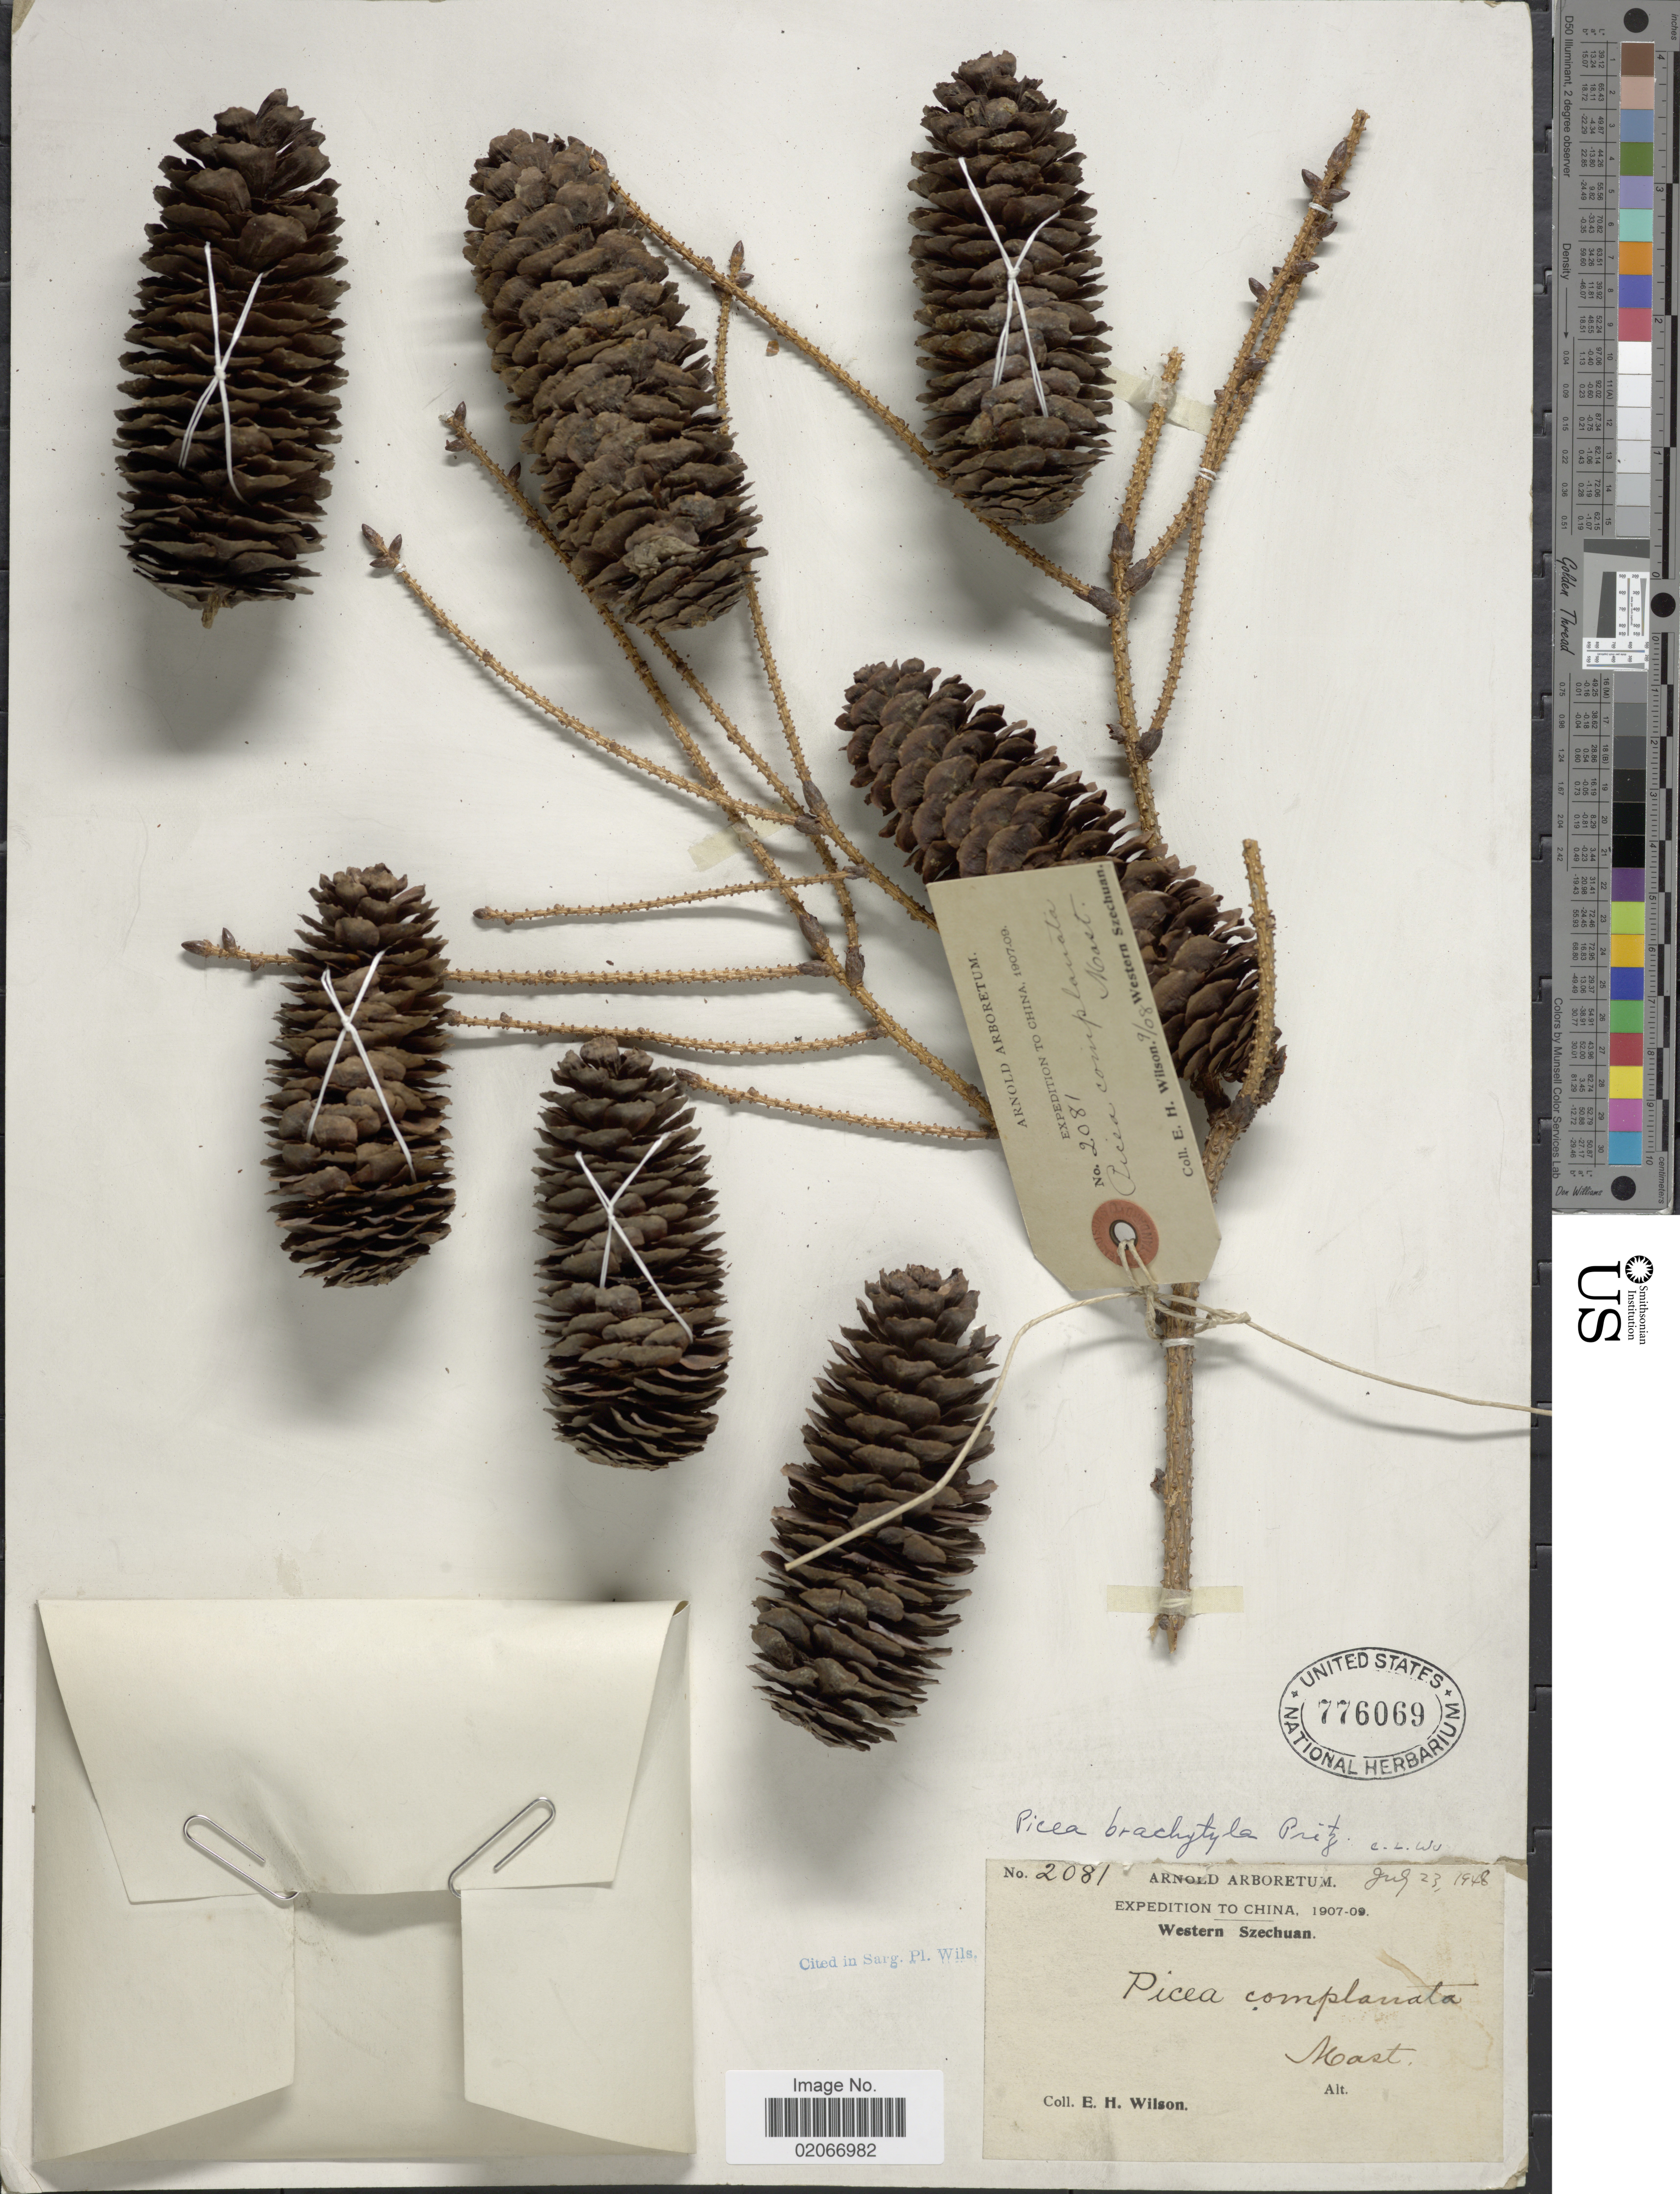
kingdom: Plantae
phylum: Tracheophyta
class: Pinopsida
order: Pinales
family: Pinaceae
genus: Picea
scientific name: Picea brachytyla var. complanata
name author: (Mast.) W.C. Cheng ex Rehder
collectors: E. Wilson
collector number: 2081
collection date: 1908-09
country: China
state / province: Sichuan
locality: Western Szechuan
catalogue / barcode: US 776069